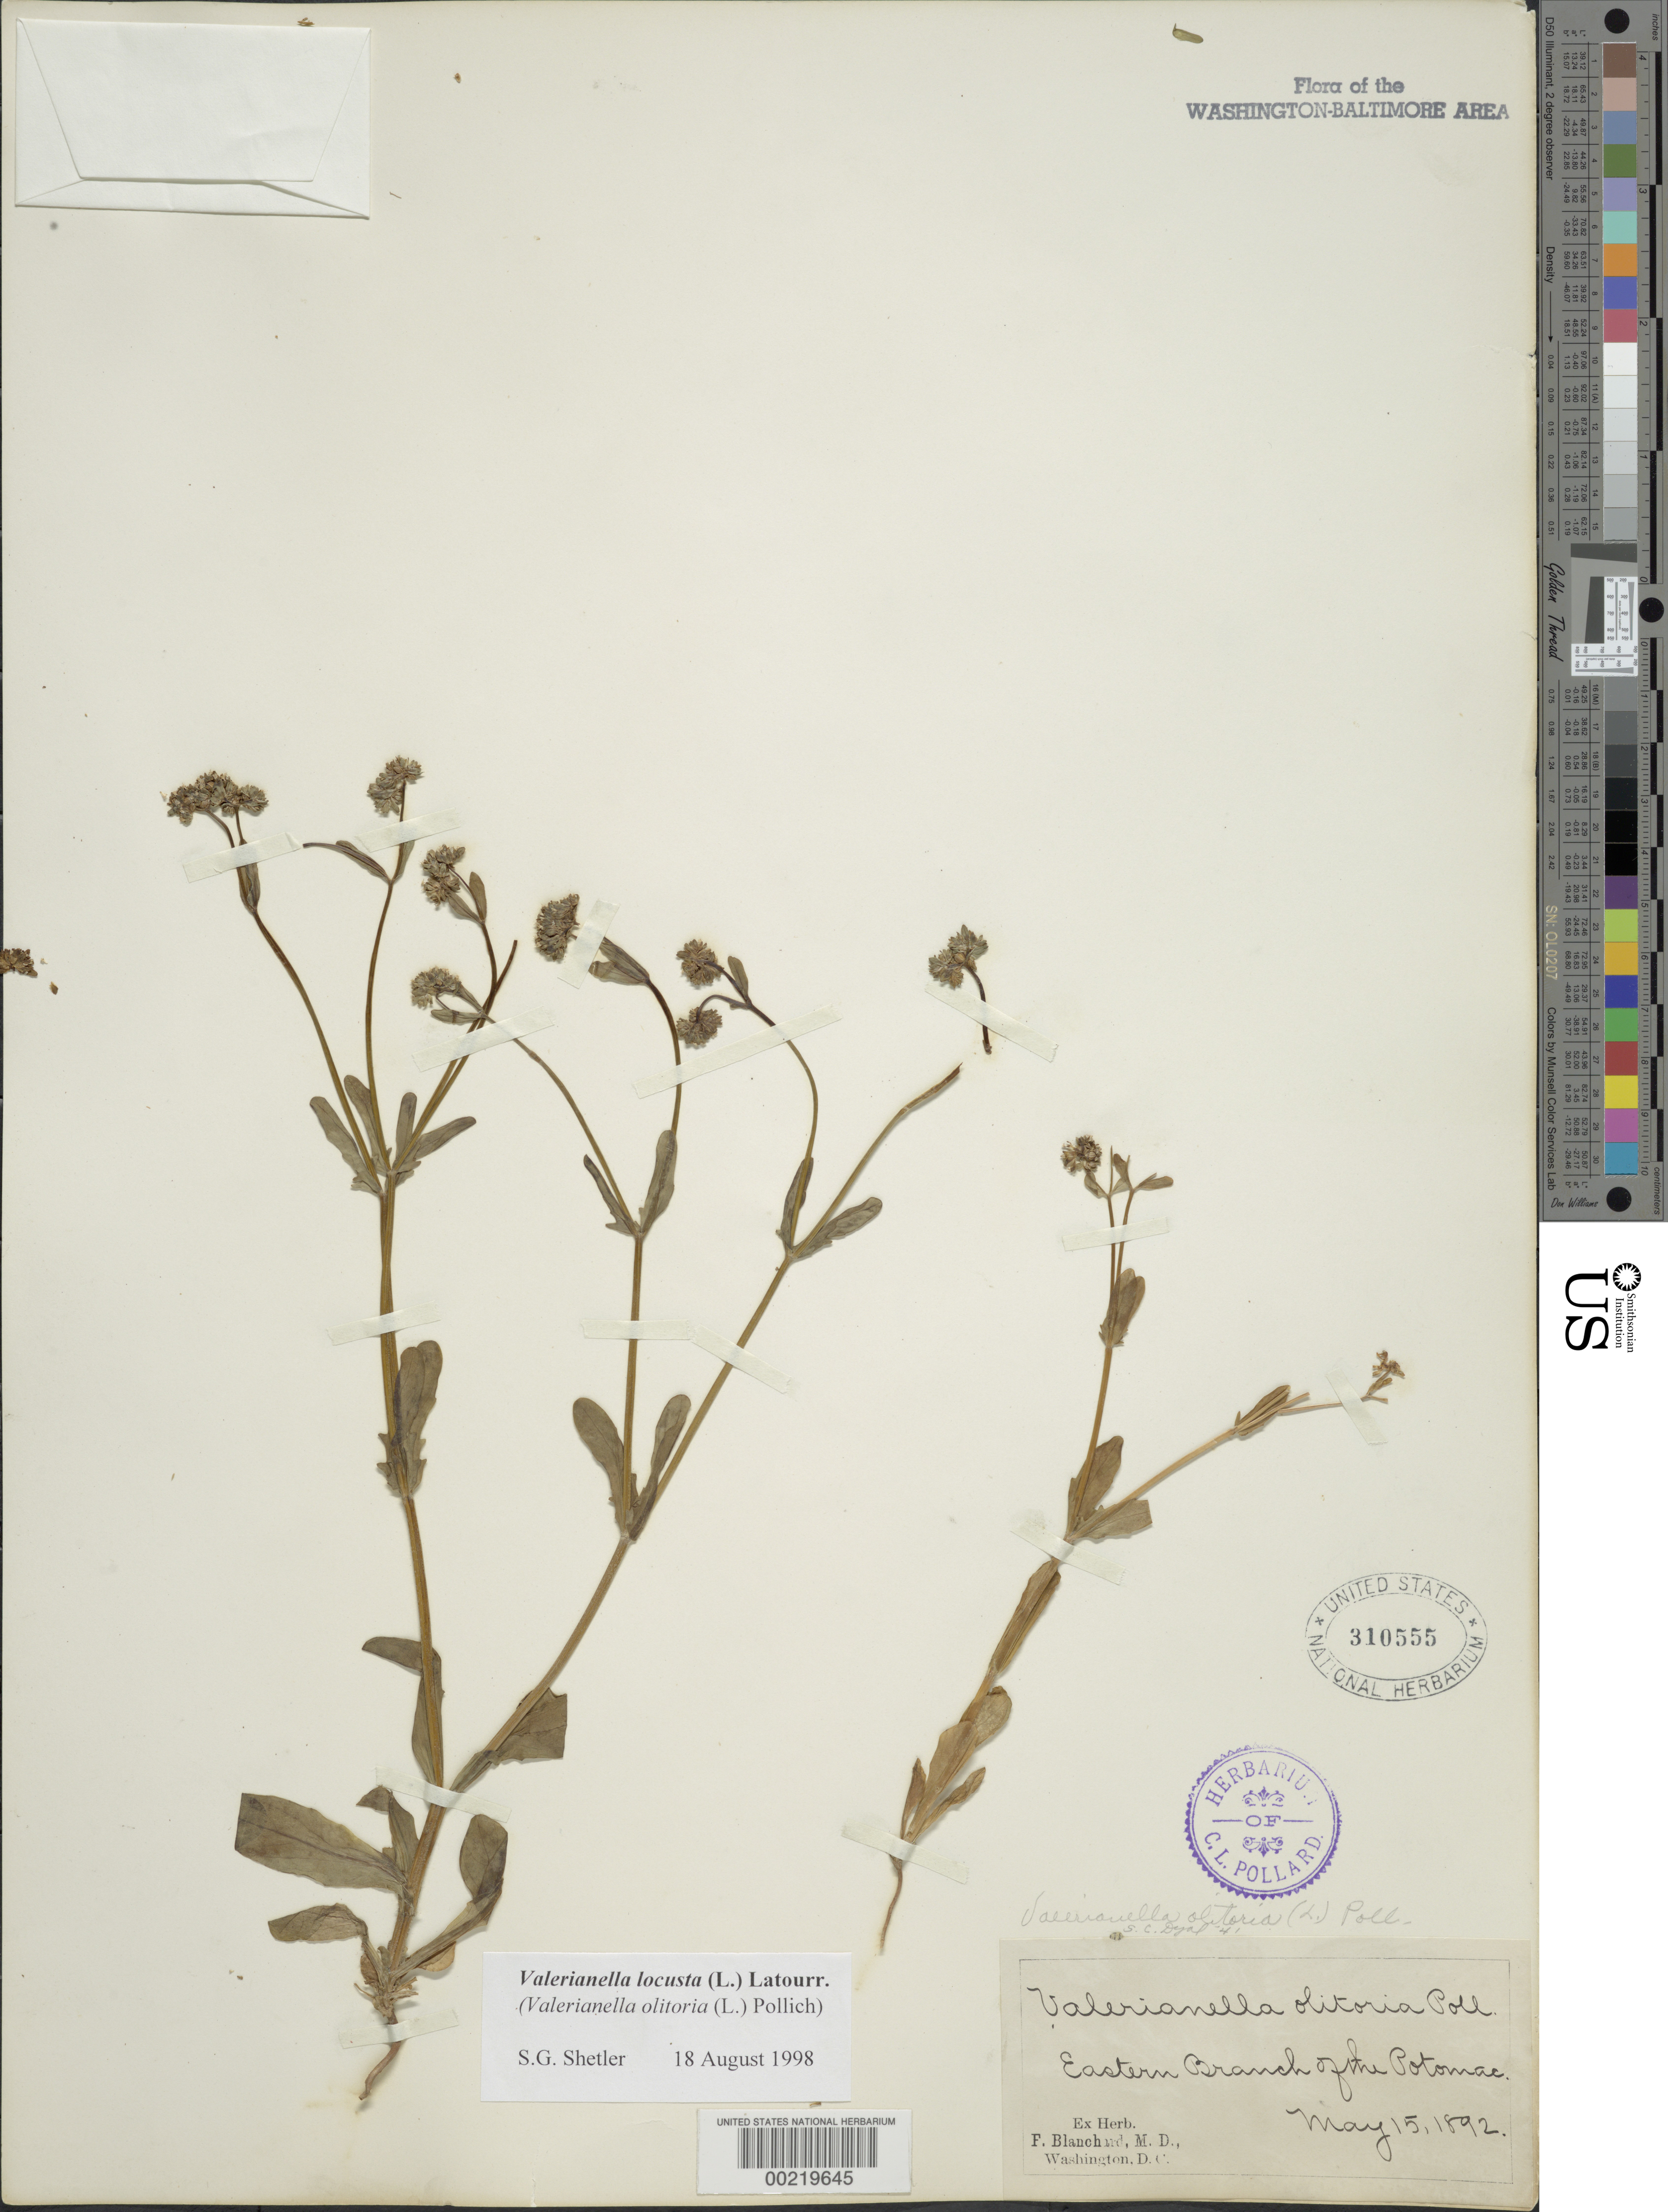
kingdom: Plantae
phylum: Tracheophyta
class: Magnoliopsida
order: Dipsacales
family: Caprifoliaceae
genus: Valerianella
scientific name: Valerianella locusta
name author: (L.) Latourr.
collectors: F. Blanchard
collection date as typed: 15 May 1892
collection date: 1892-05-15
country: United States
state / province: Virginia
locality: Eastern Branch of the Potomac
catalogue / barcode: US 310555